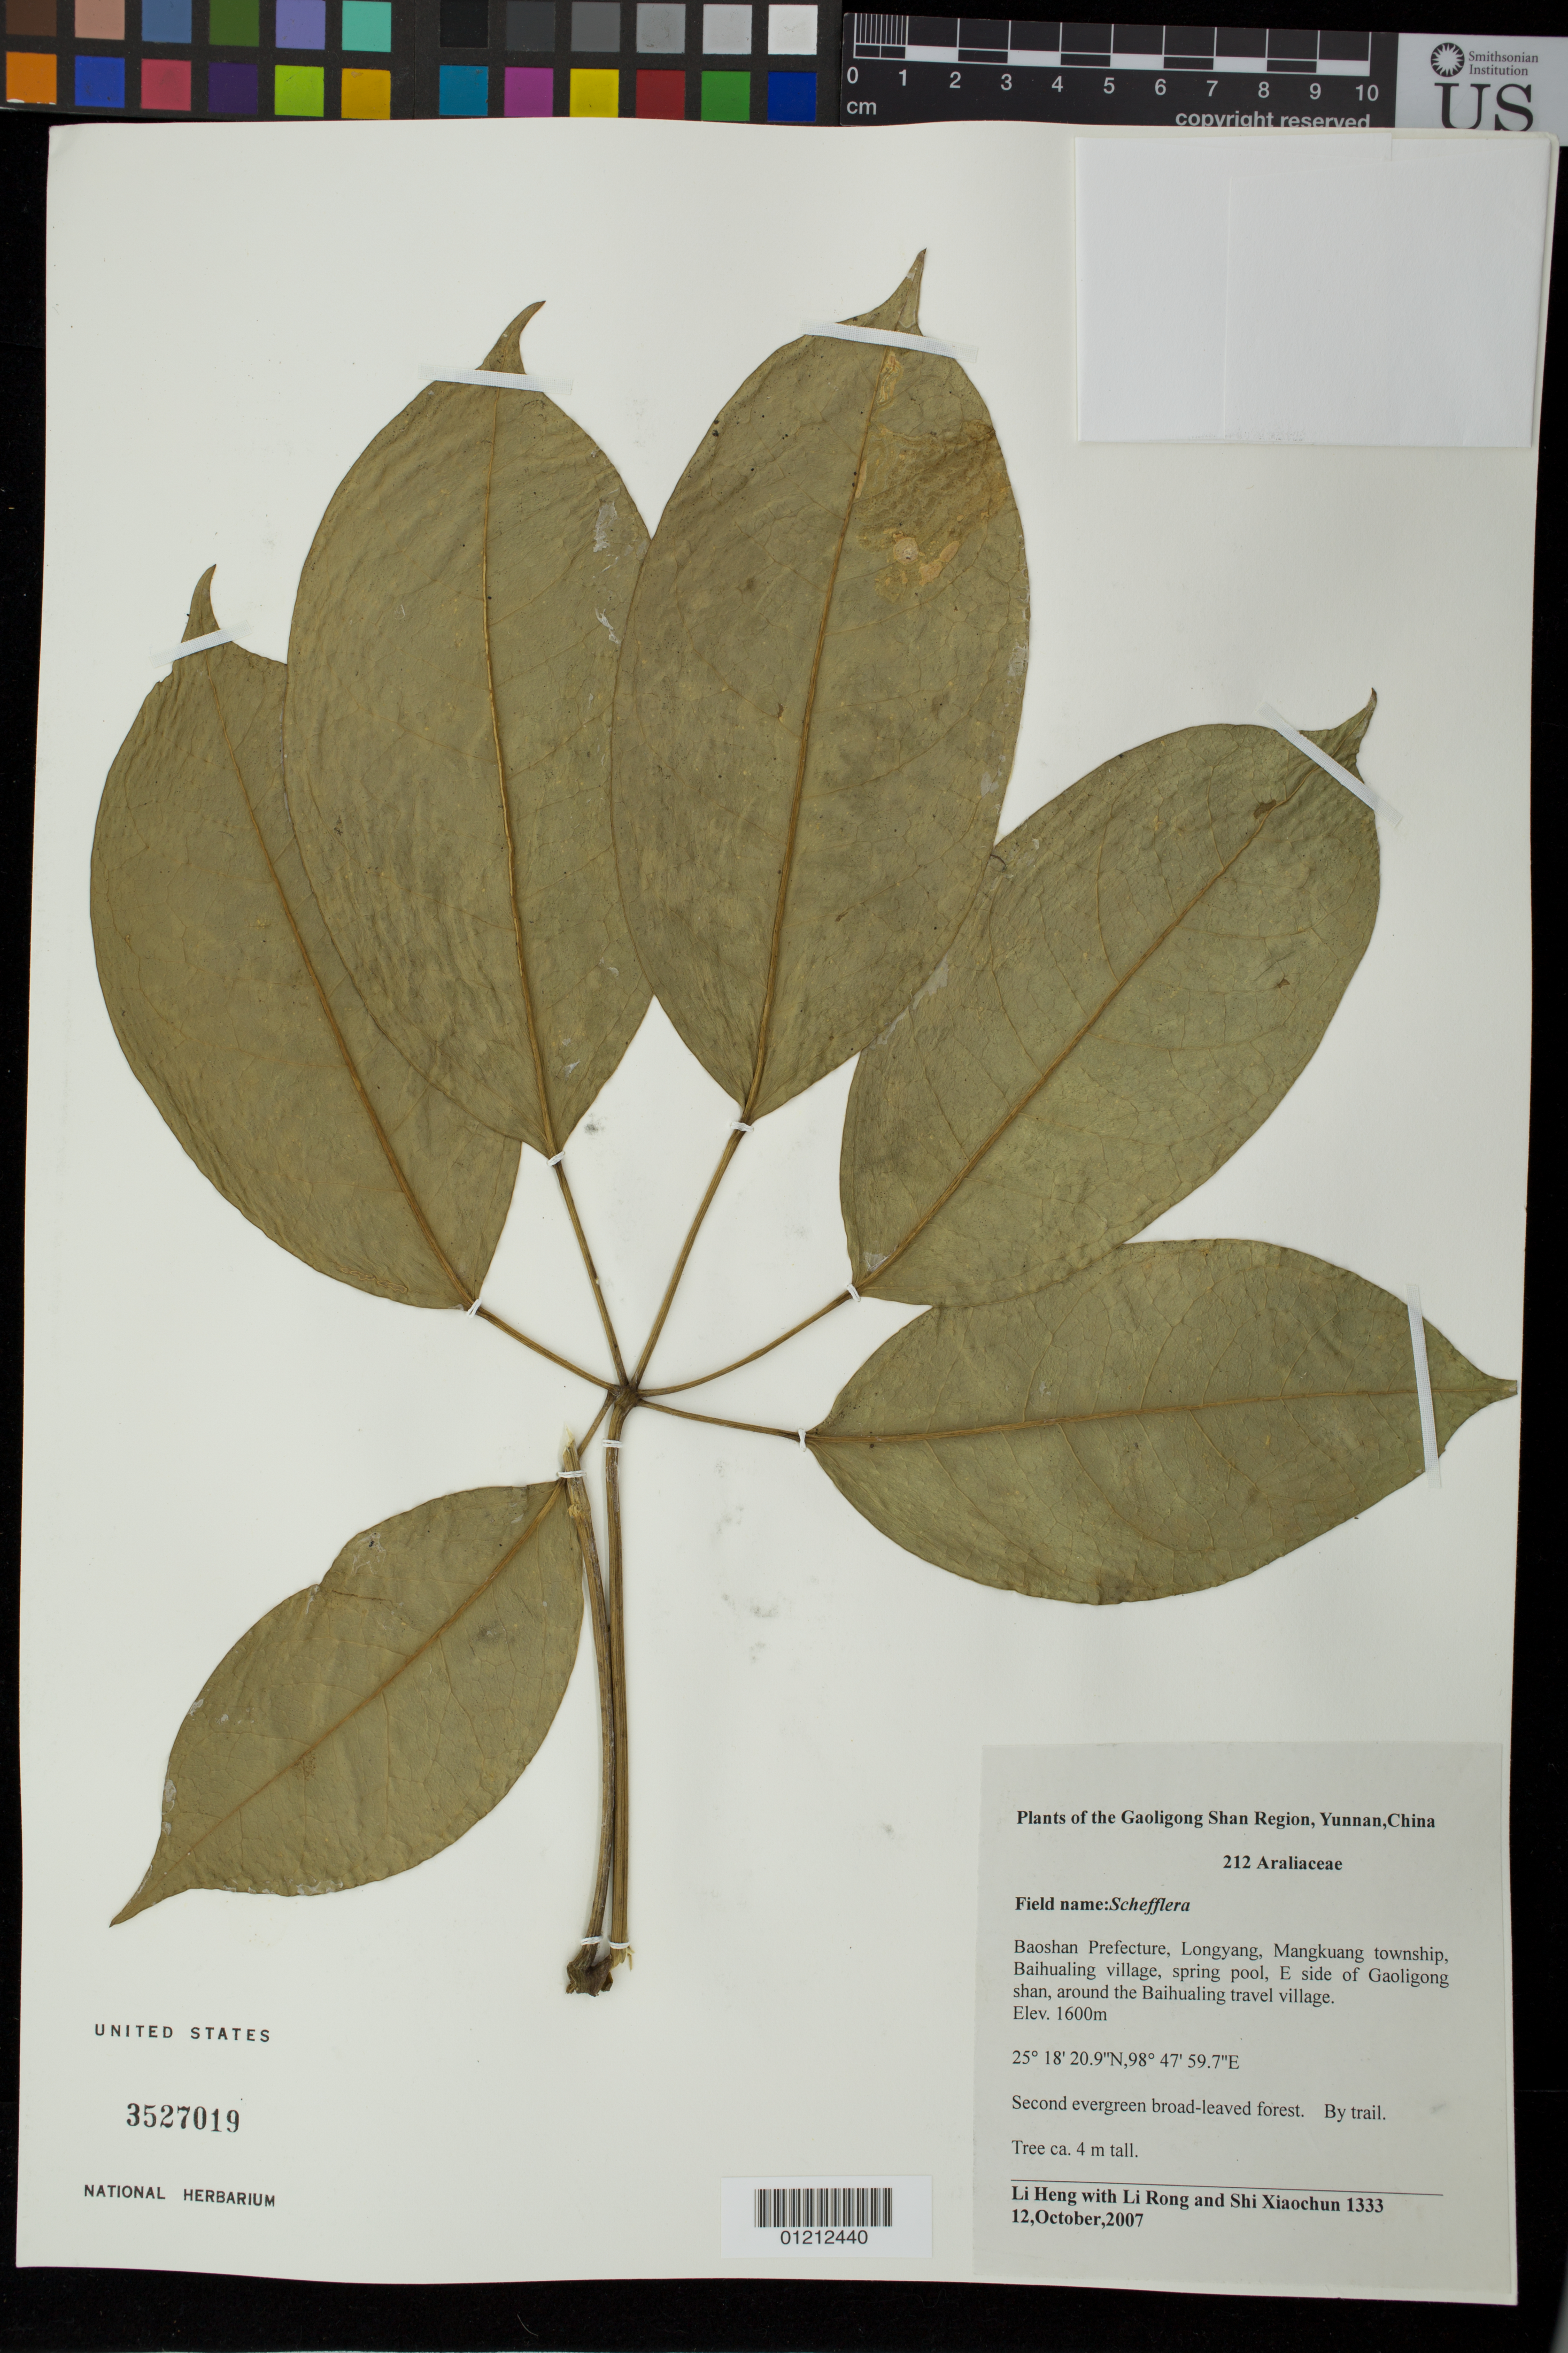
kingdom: Plantae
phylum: Tracheophyta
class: Magnoliopsida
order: Apiales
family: Araliaceae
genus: Schefflera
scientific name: Schefflera sp.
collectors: L. Heng, R. Li & X. C. Shi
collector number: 1333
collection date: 2007-10-12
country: China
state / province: Yunnan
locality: Baoshan Prefecture, Longyang, Mangkuang township, Baihualing village, spring pool, E side of Gaoligong shan, around the Baihualing travel village.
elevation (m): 1600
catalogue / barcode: US 3527019